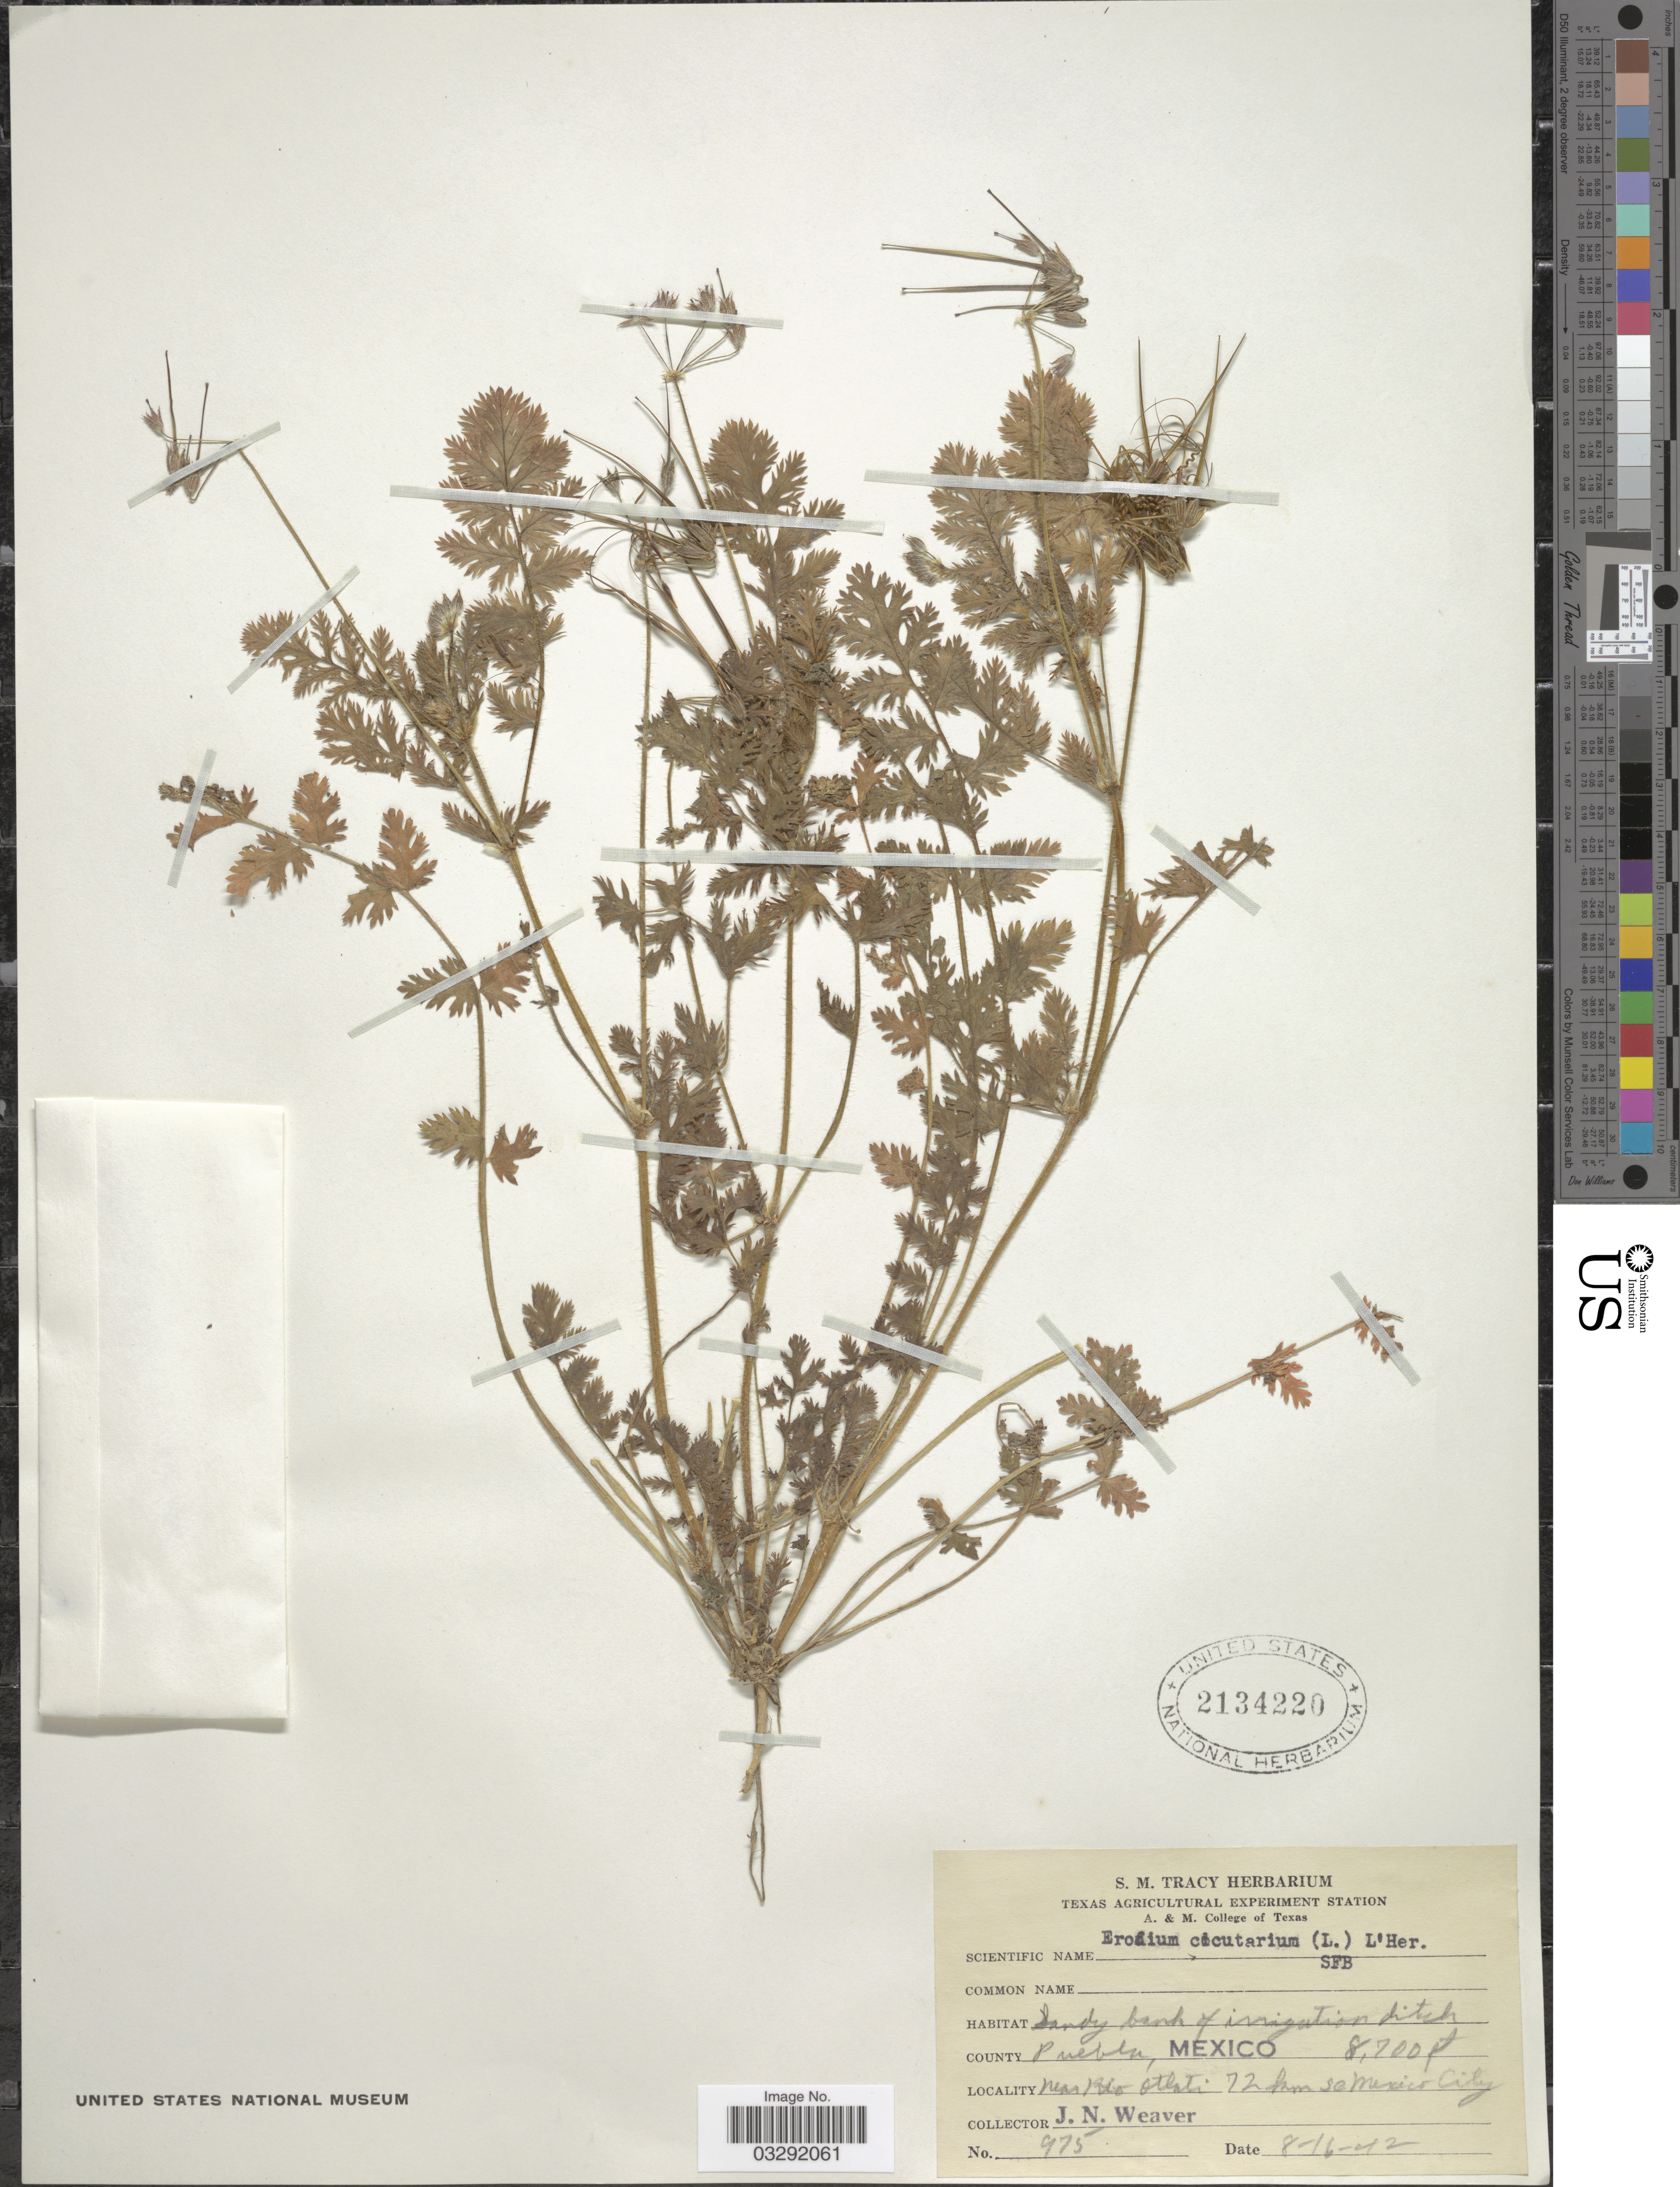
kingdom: Plantae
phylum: Tracheophyta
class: Magnoliopsida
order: Geraniales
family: Geraniaceae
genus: Erodium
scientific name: Erodium cicutarium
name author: (L.) L'Hér.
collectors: J. N. Weaver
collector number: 975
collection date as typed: Transcribed d/m/y: 16/8/42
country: Mexico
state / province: Puebla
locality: County Puebla. Near Rio Otlati 72 km se Mexico City.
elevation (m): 2652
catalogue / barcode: US 2134220